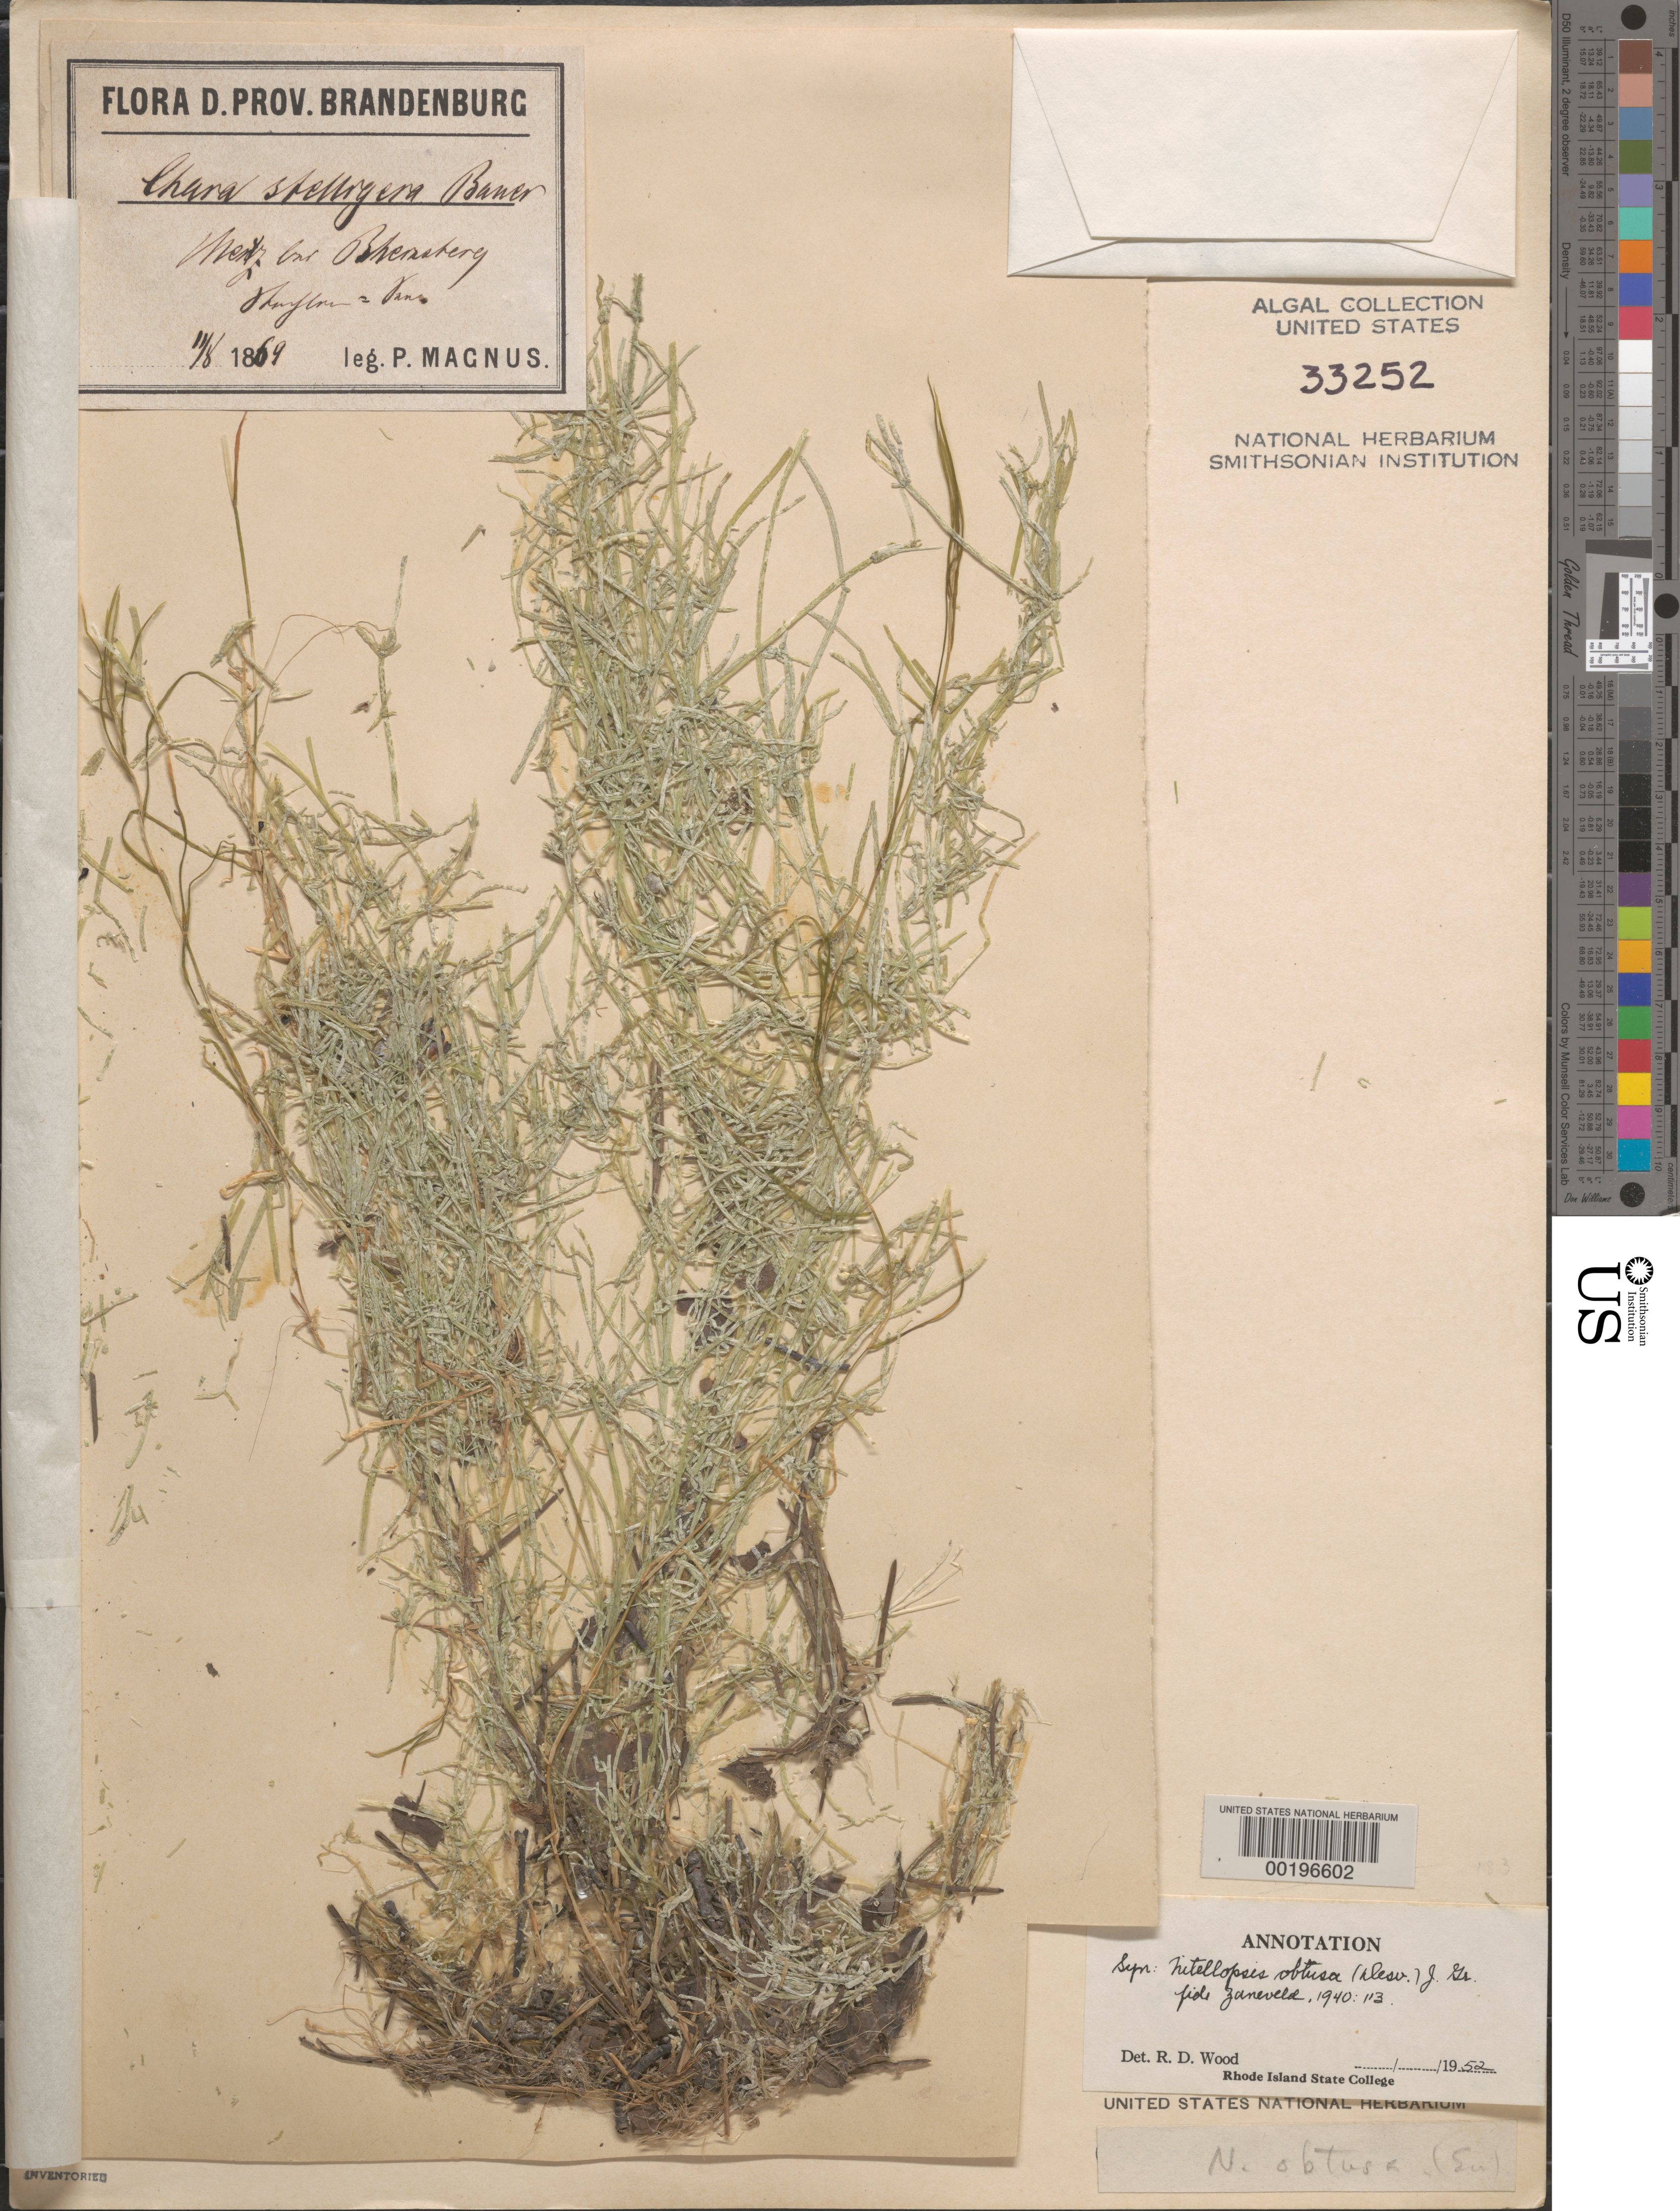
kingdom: Plantae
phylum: Charophyta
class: Charophyceae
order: Charales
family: Characeae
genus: Nitellopsis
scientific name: Nitellopsis obtusa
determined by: Wood, R. D.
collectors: P. W. Magnus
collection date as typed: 11 Aug 1869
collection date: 1869-08-11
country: Germany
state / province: Brandenburg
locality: Brandenburg, near bhernsberg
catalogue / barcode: US 33252